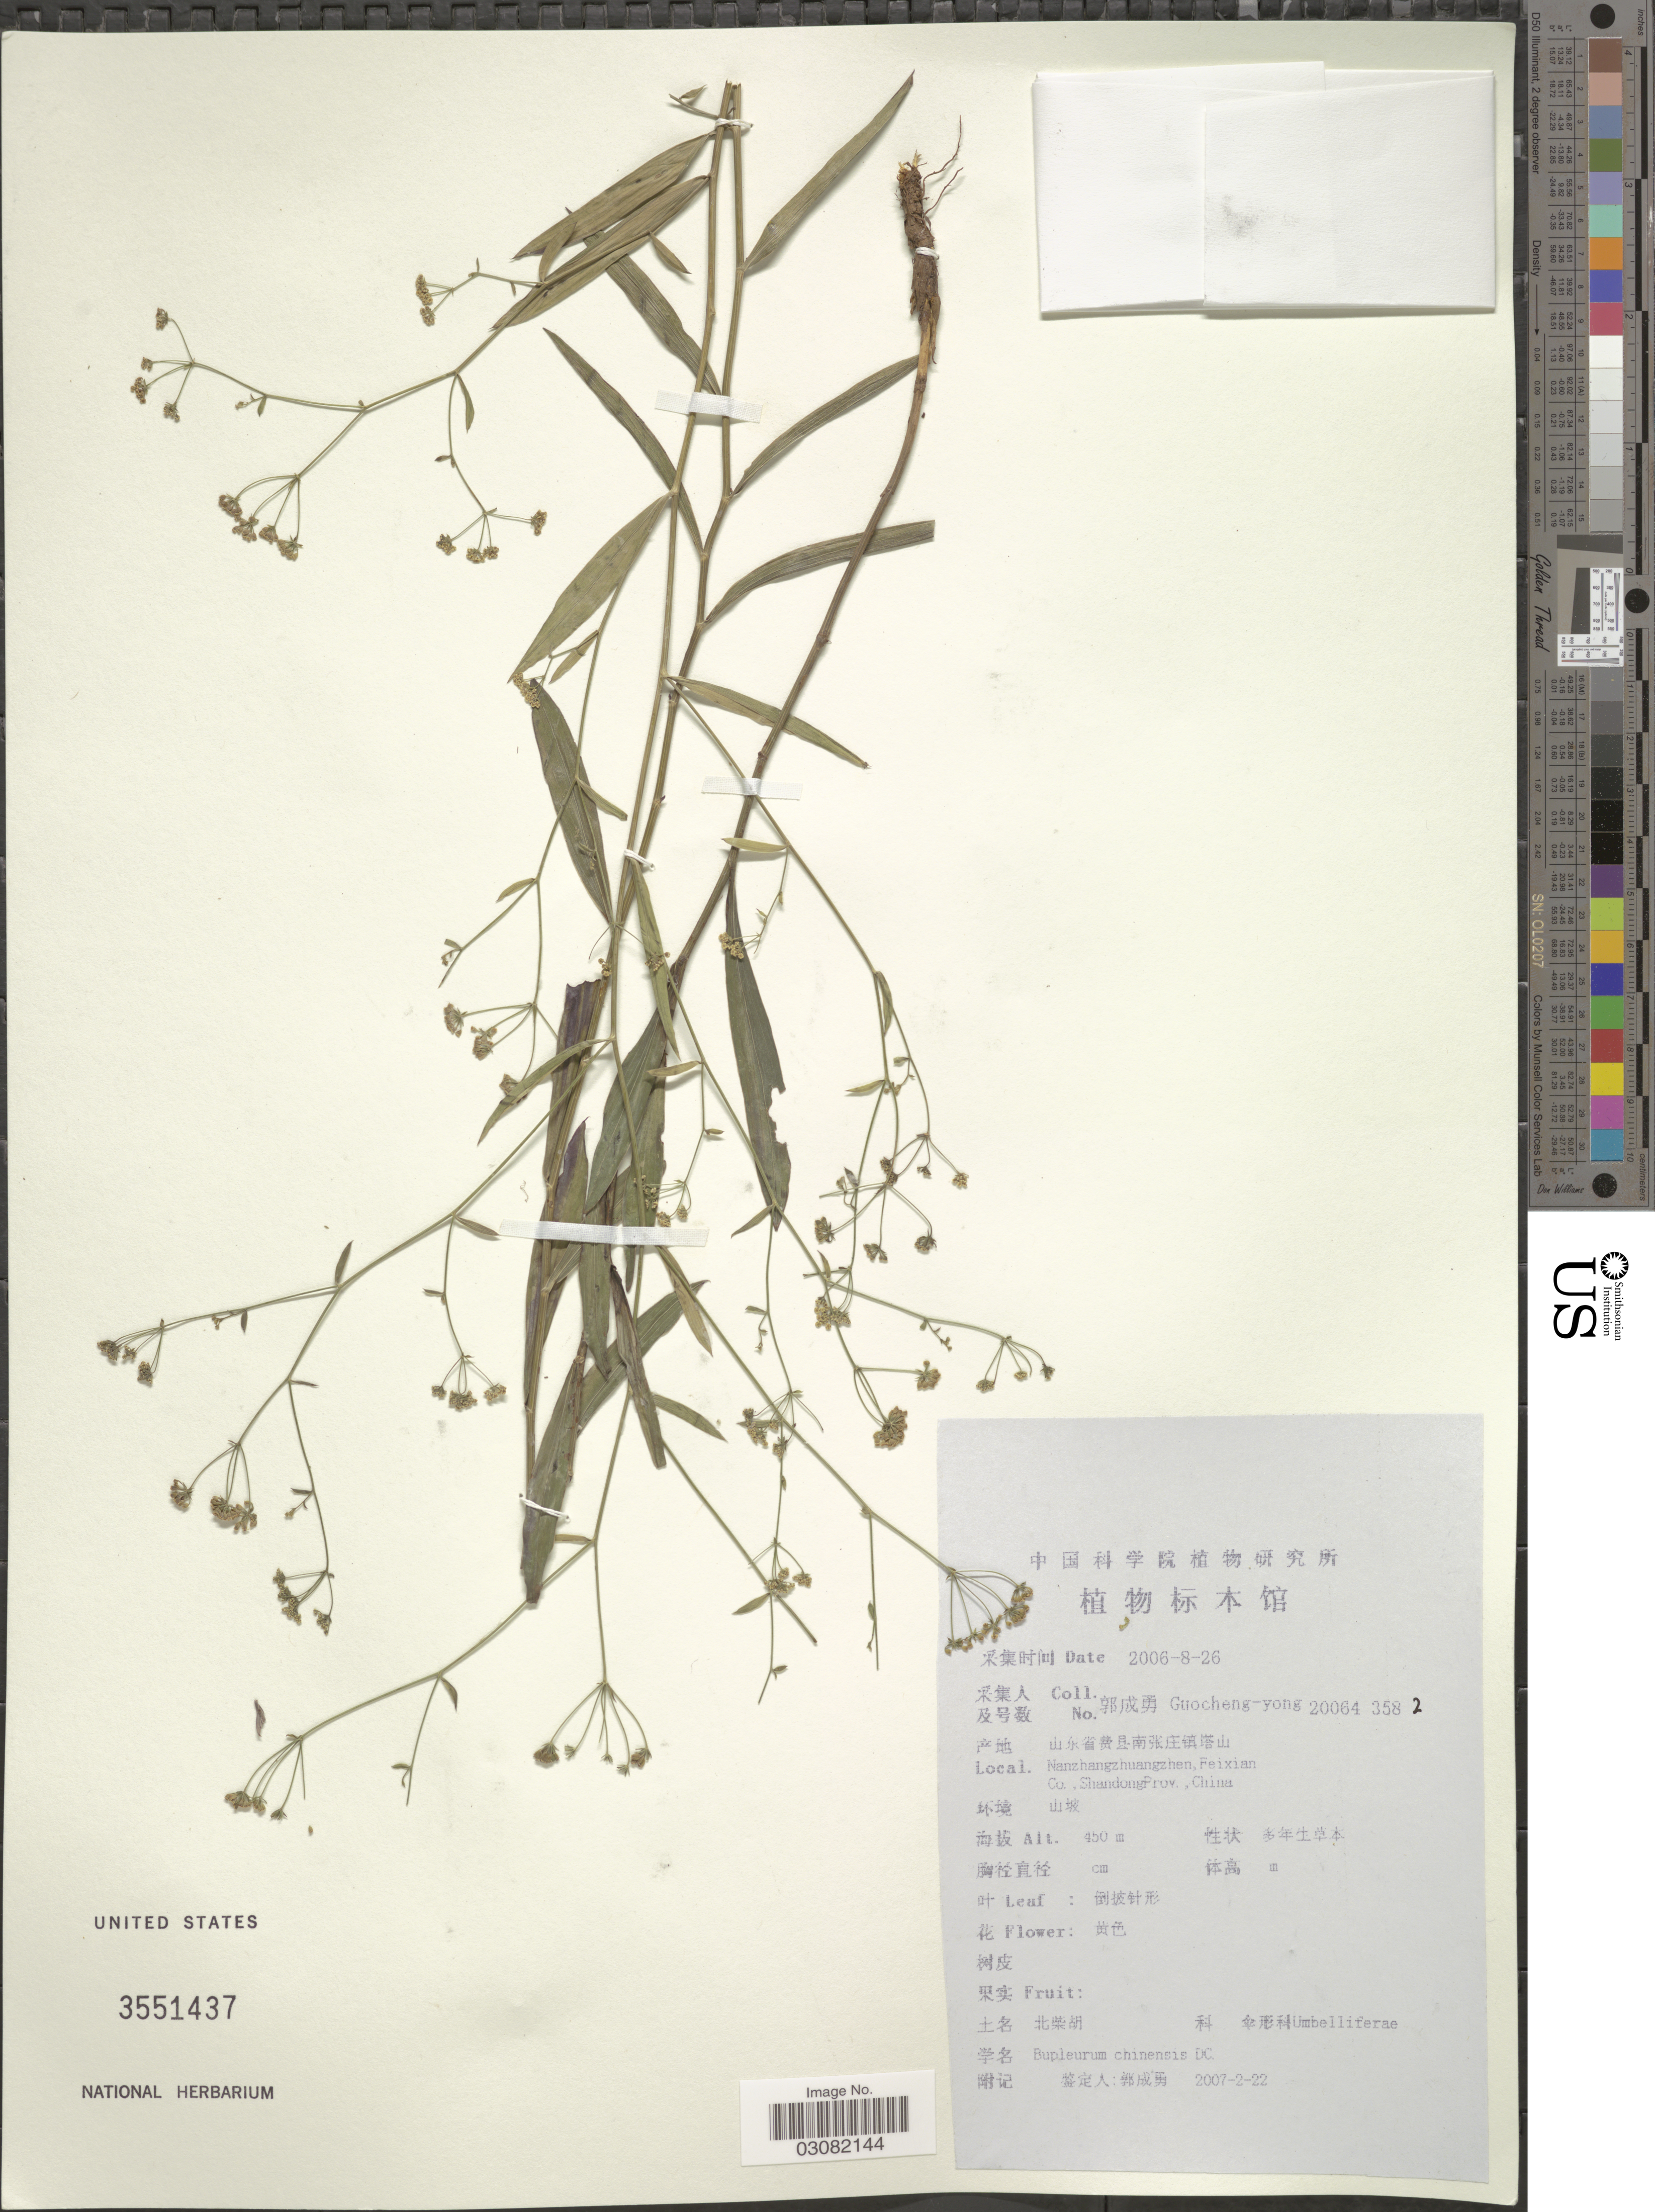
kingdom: Plantae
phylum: Tracheophyta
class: Magnoliopsida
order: Apiales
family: Apiaceae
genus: Bupleurum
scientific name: Bupleurum chinense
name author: DC.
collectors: Guo cheng-yong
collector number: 20064 358 2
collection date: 2006-08-26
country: China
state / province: Shandong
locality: Nanzhangzhuangzhen, Feixian Co.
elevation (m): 450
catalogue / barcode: US 3551437